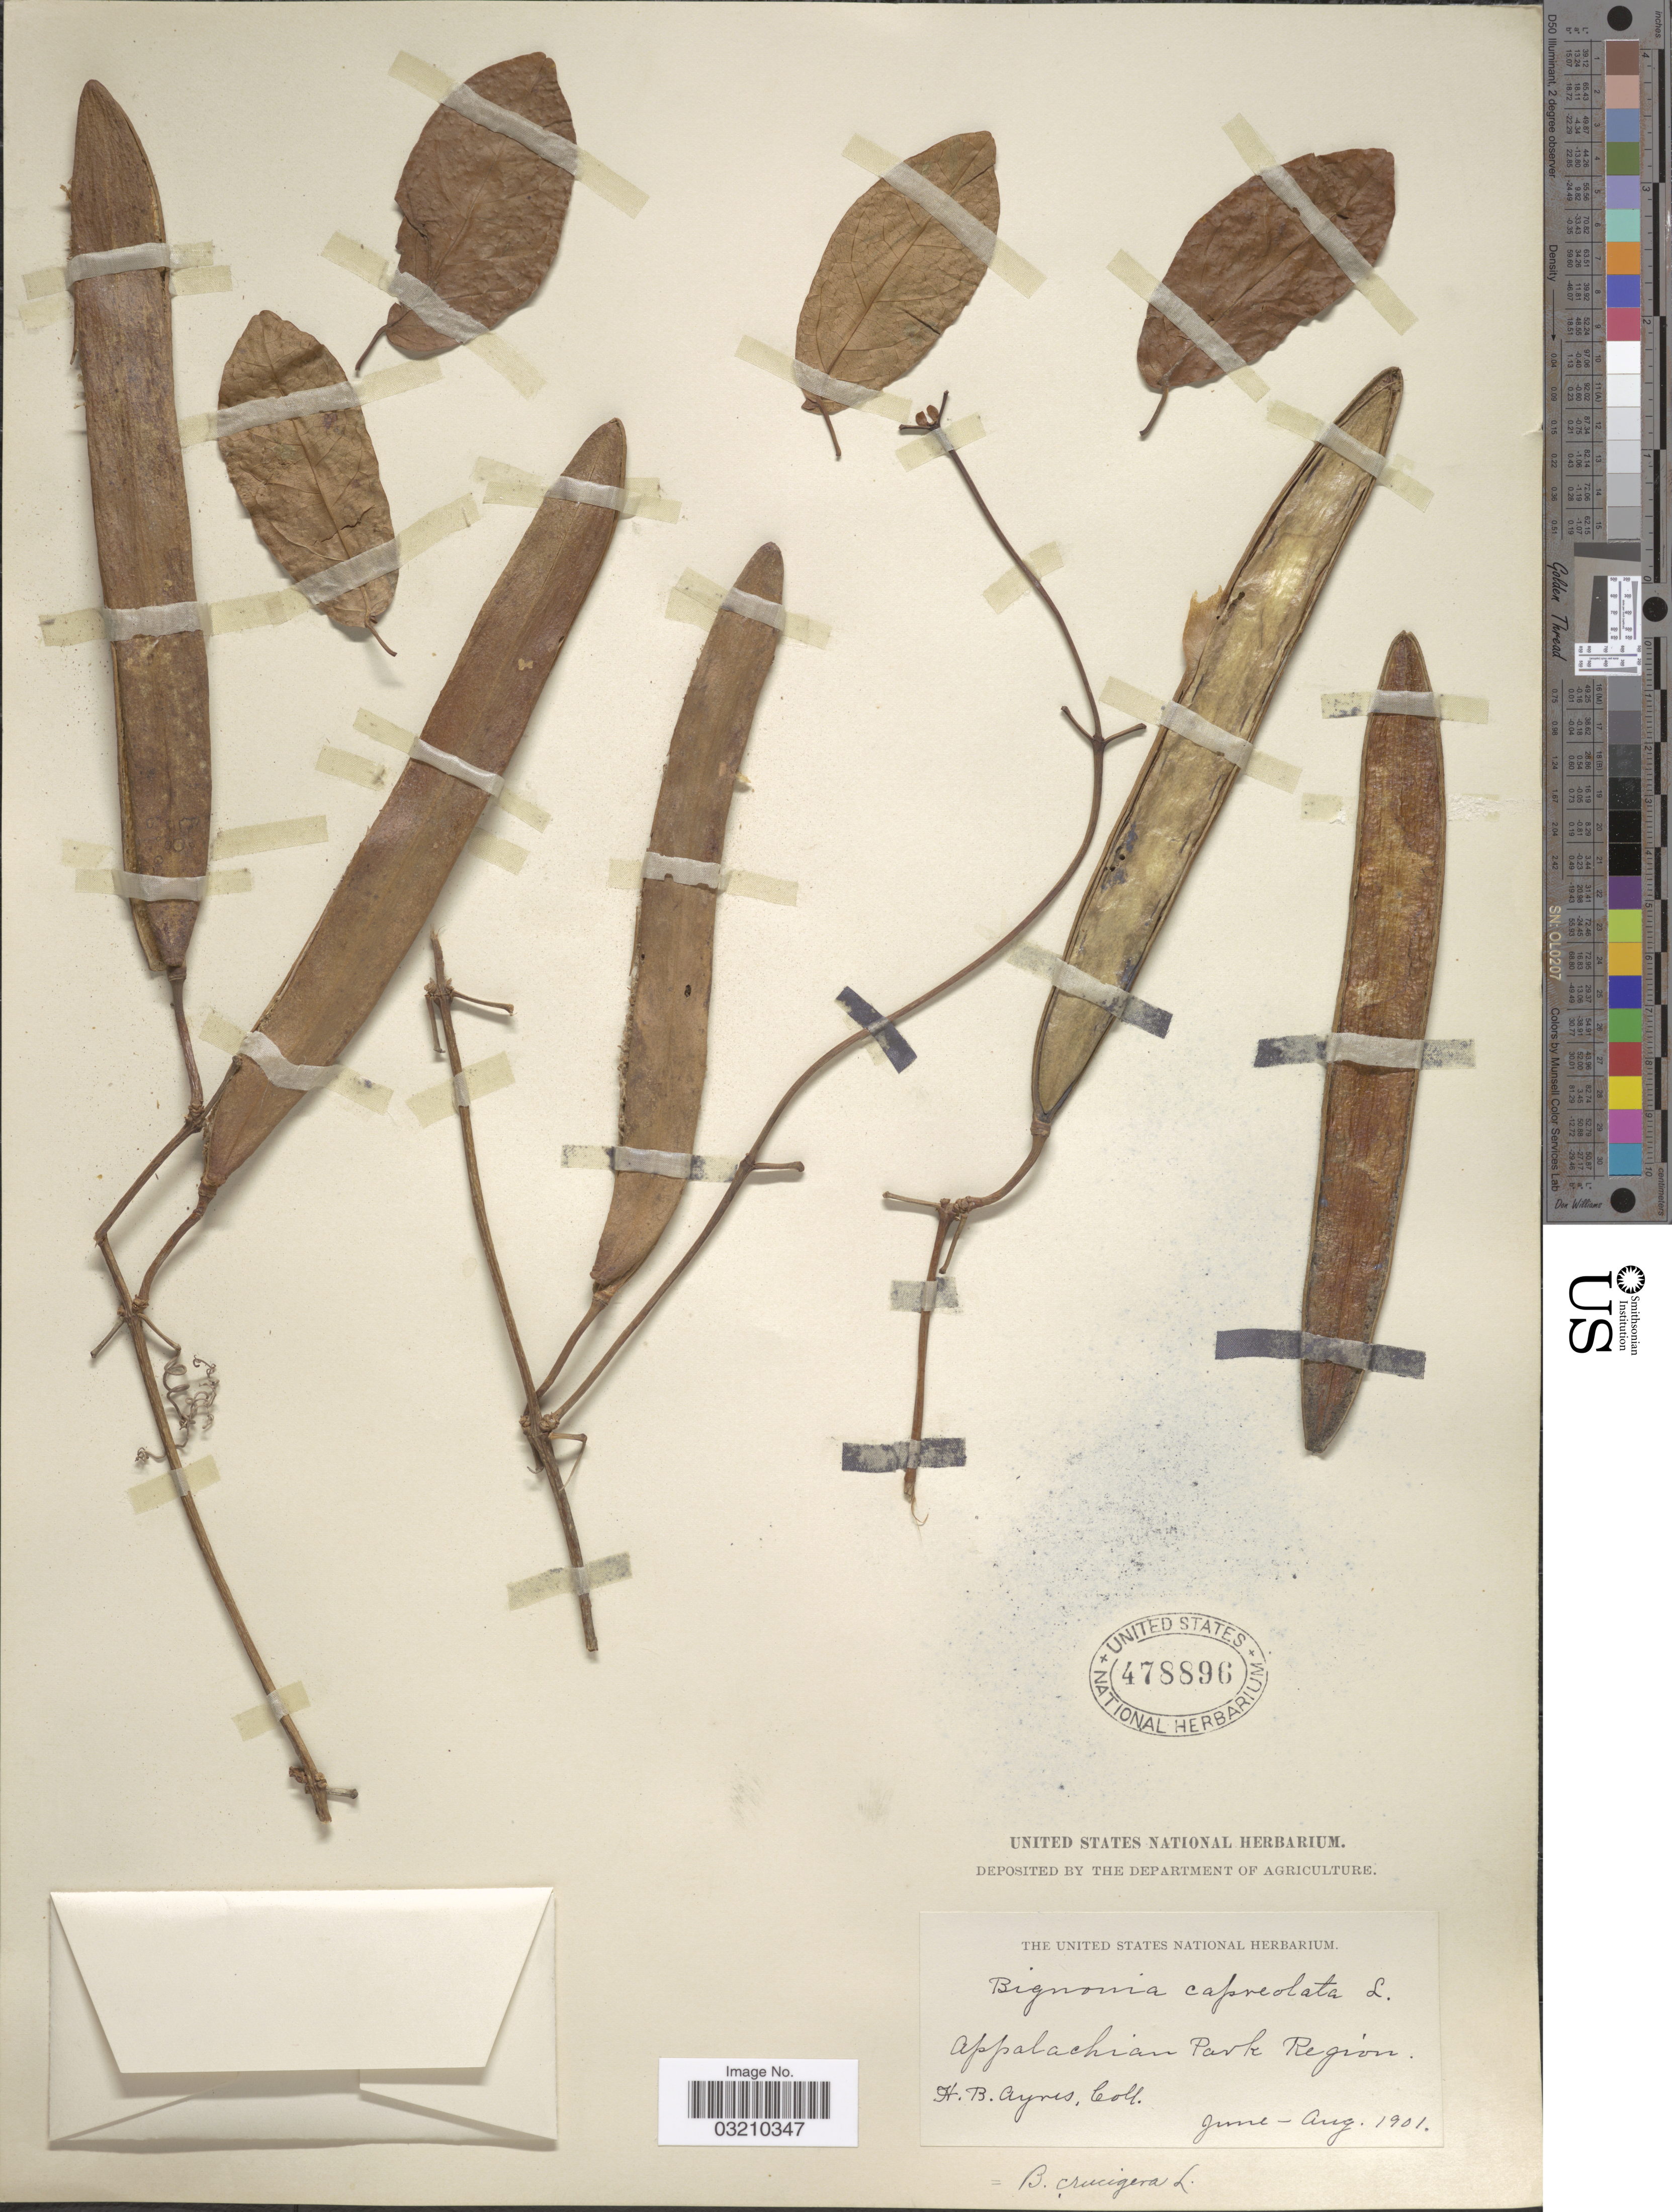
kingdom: Plantae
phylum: Tracheophyta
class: Magnoliopsida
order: Lamiales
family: Bignoniaceae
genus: Bignonia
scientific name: Bignonia capreolata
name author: L.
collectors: H. Ayres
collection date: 1901-06/1901-08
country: United States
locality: Appalachian Park Region.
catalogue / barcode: US 478896